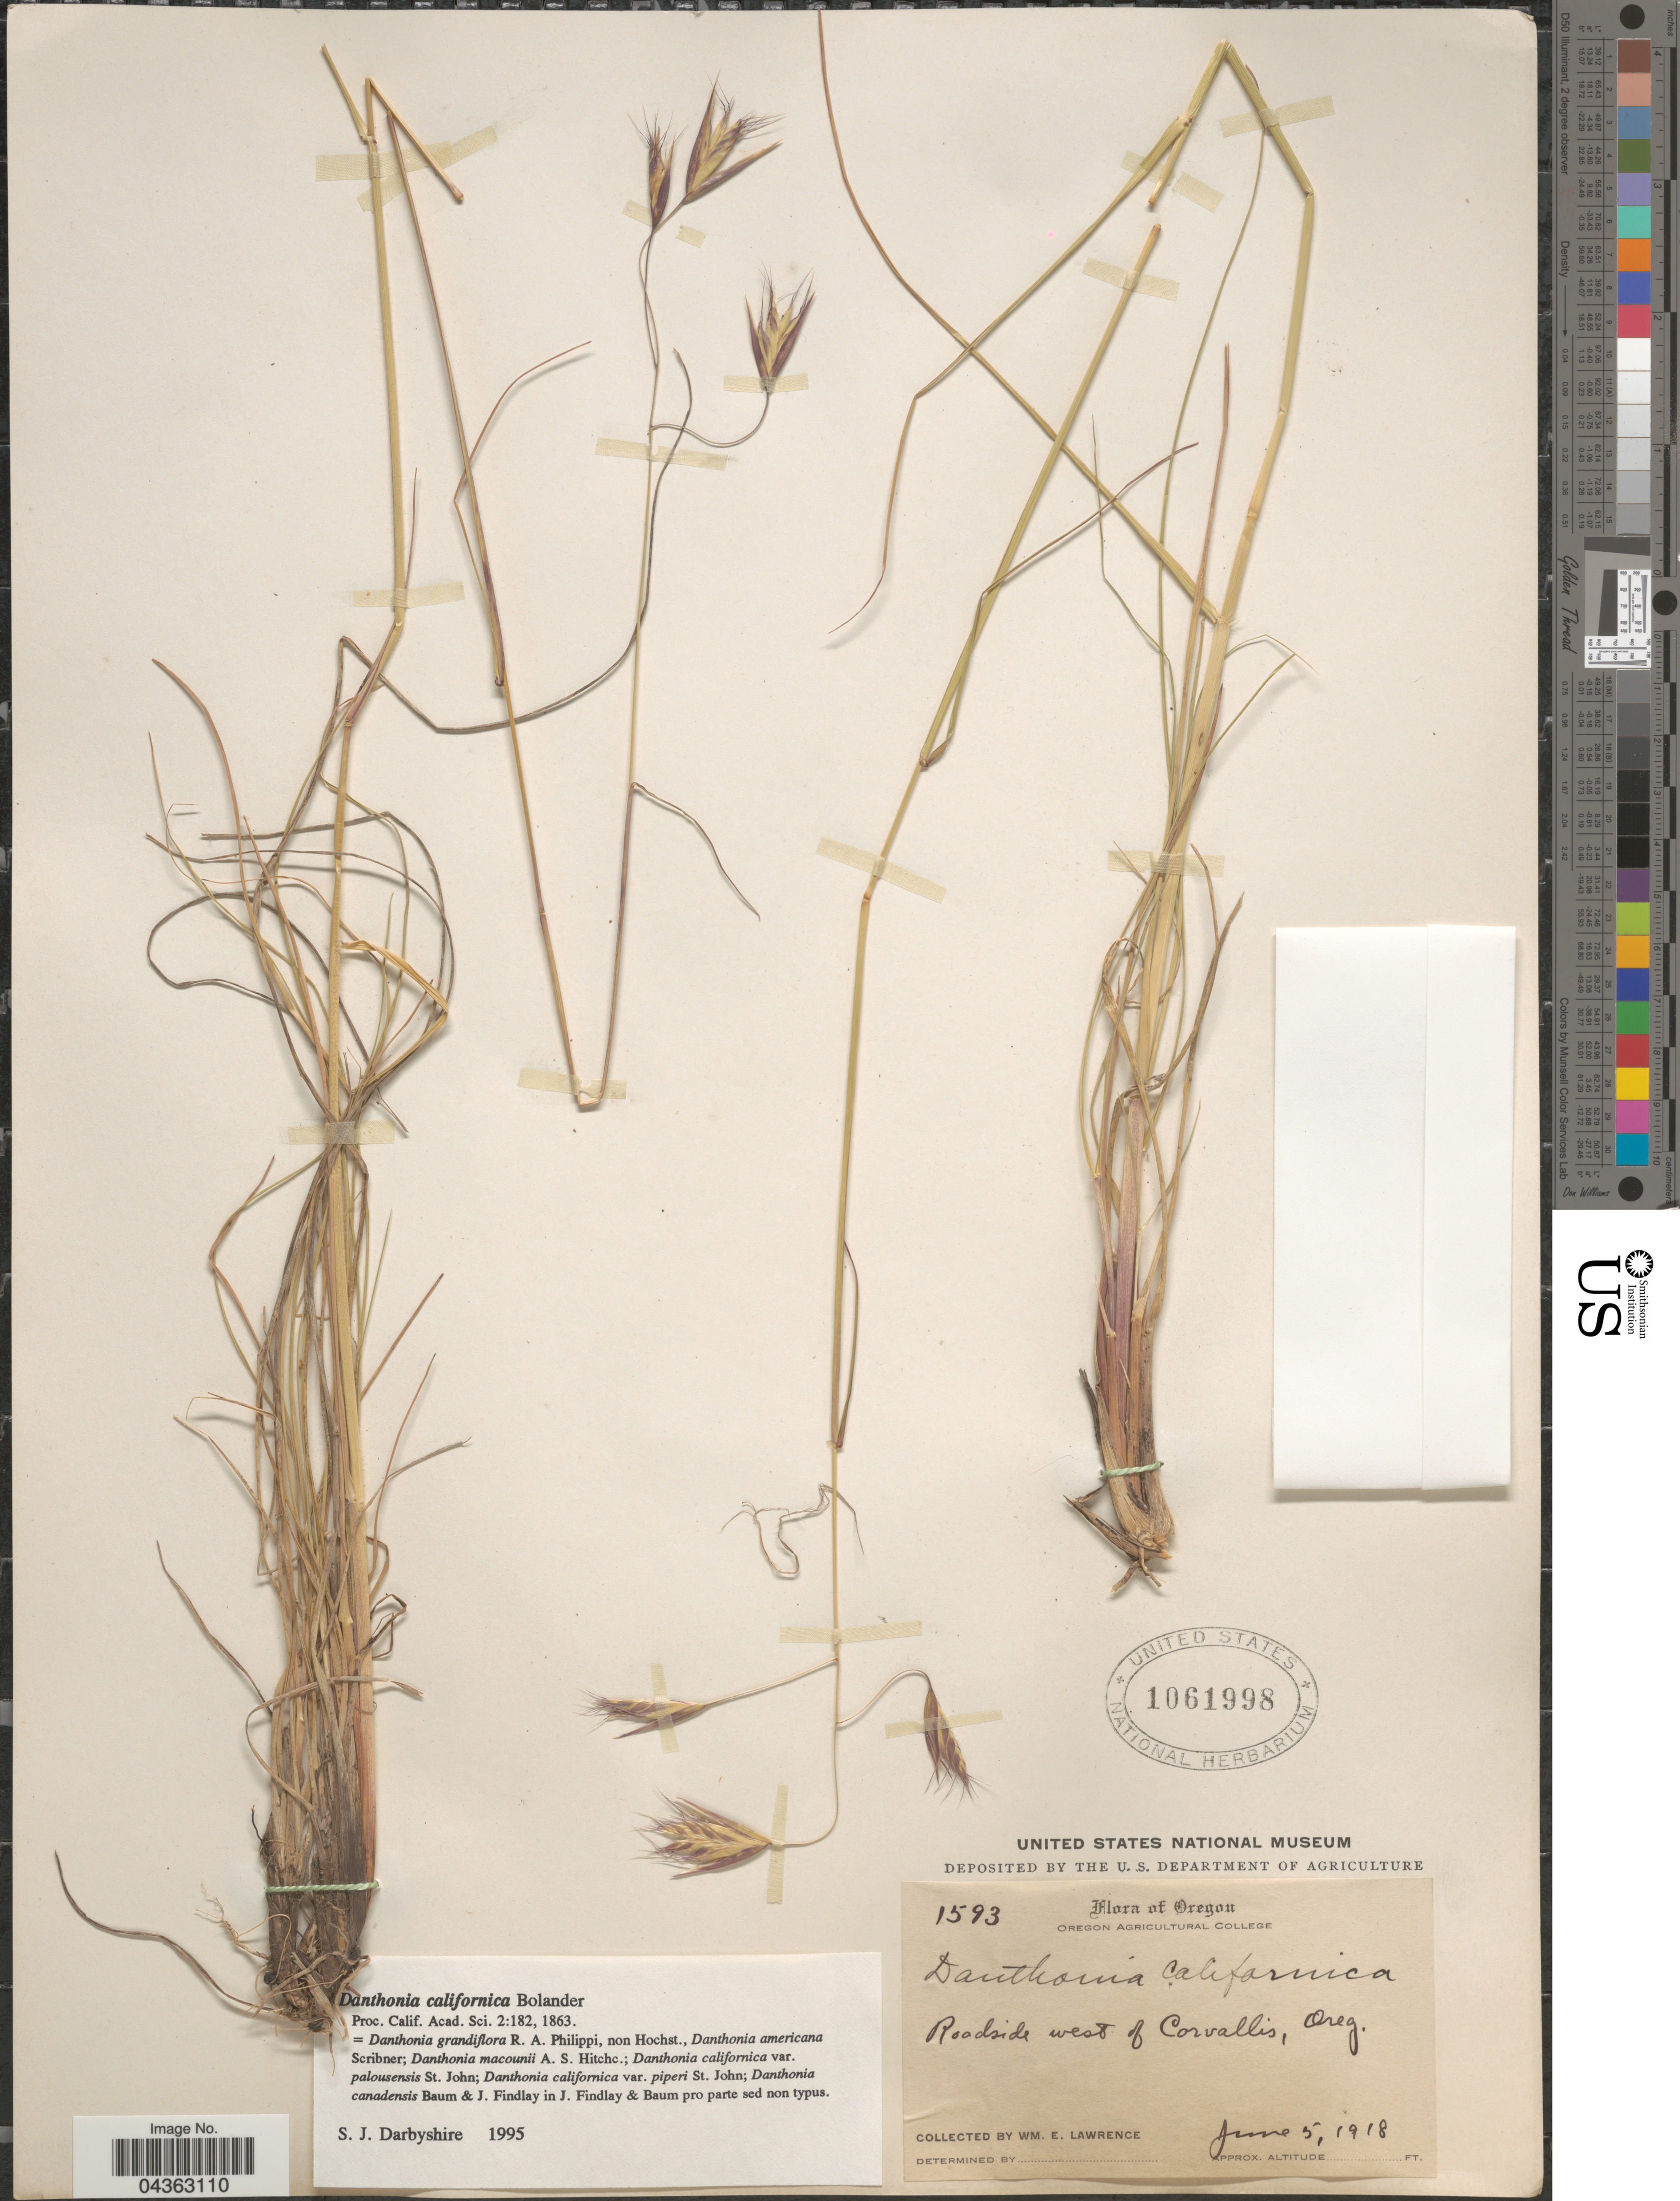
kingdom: Plantae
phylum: Tracheophyta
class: Liliopsida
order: Poales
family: Poaceae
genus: Danthonia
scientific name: Danthonia californica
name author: Bol.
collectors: W. Lawrence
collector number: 1593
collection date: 1918-06-05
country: United States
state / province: Oregon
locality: Roadside west of Corvallis.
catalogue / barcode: US 1061998